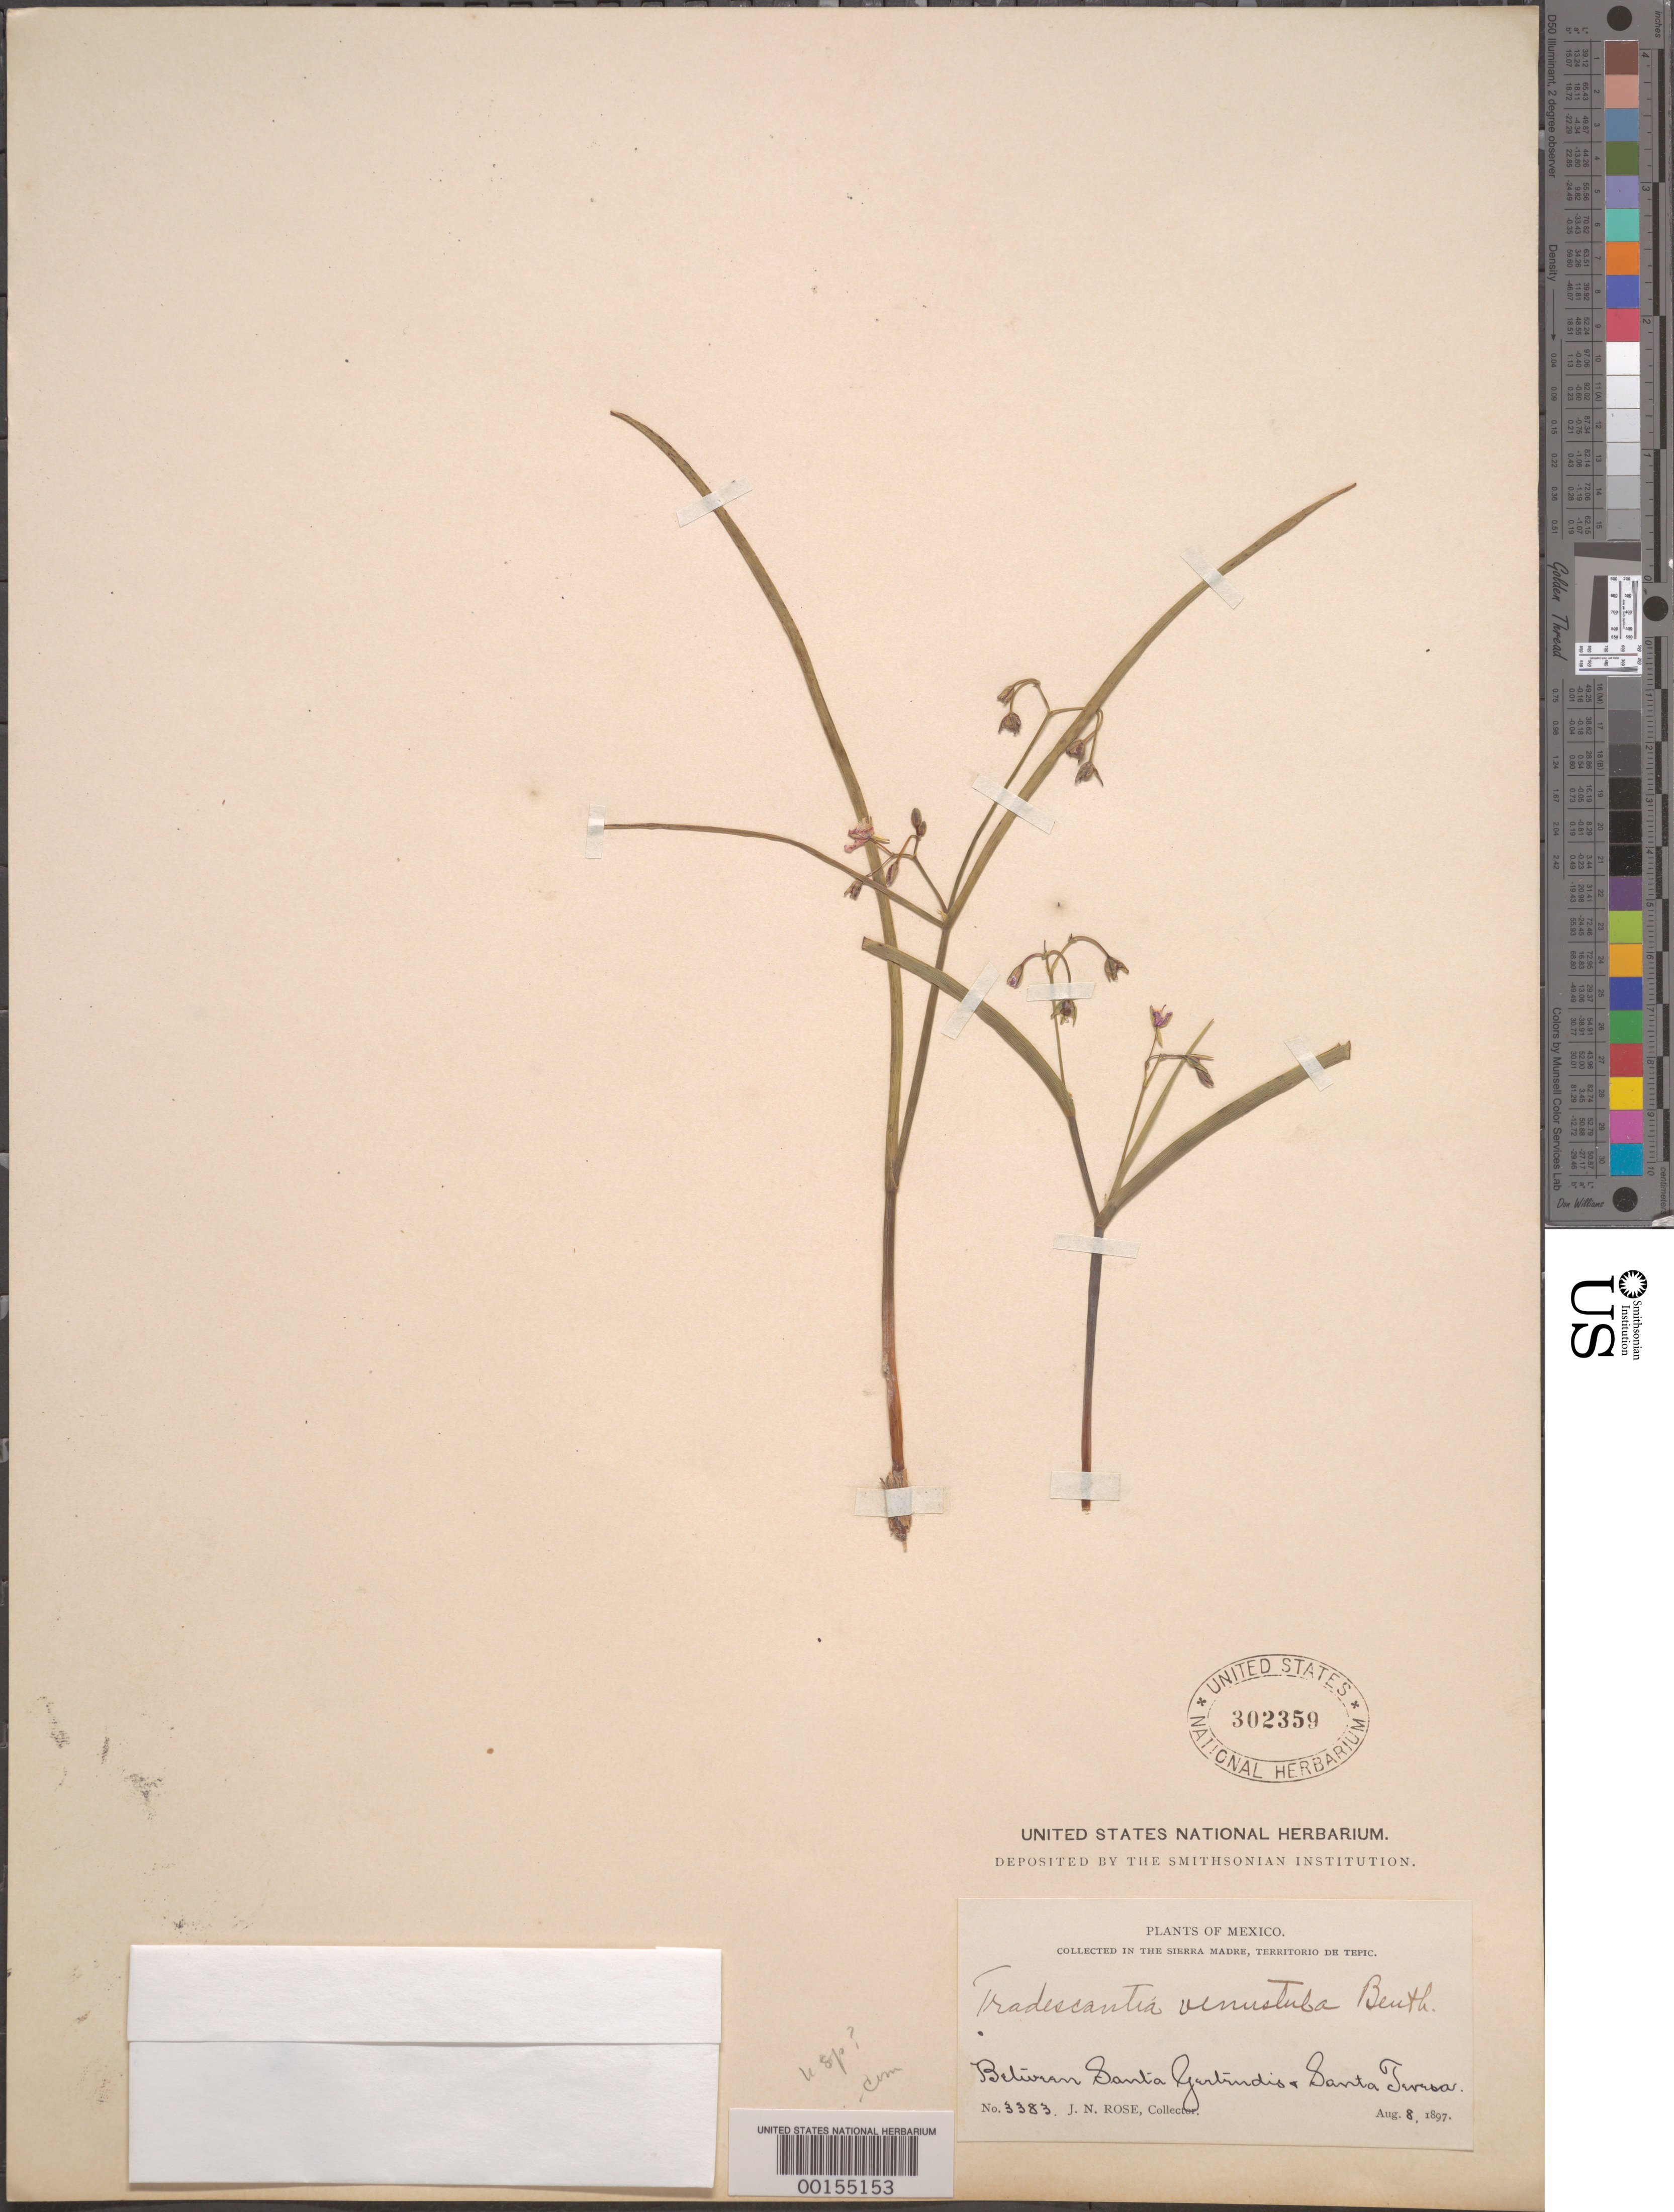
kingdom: Plantae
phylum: Tracheophyta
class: Liliopsida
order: Commelinales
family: Commelinaceae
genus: Gibasis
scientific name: Gibasis linearis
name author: (Benth.) Rohweder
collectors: J. N. Rose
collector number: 3383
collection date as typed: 08 Aug 1897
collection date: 1897-08-08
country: Mexico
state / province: Nayarit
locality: Sierra Madre, between santa gertrudis and santa teresa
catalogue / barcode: US 302359